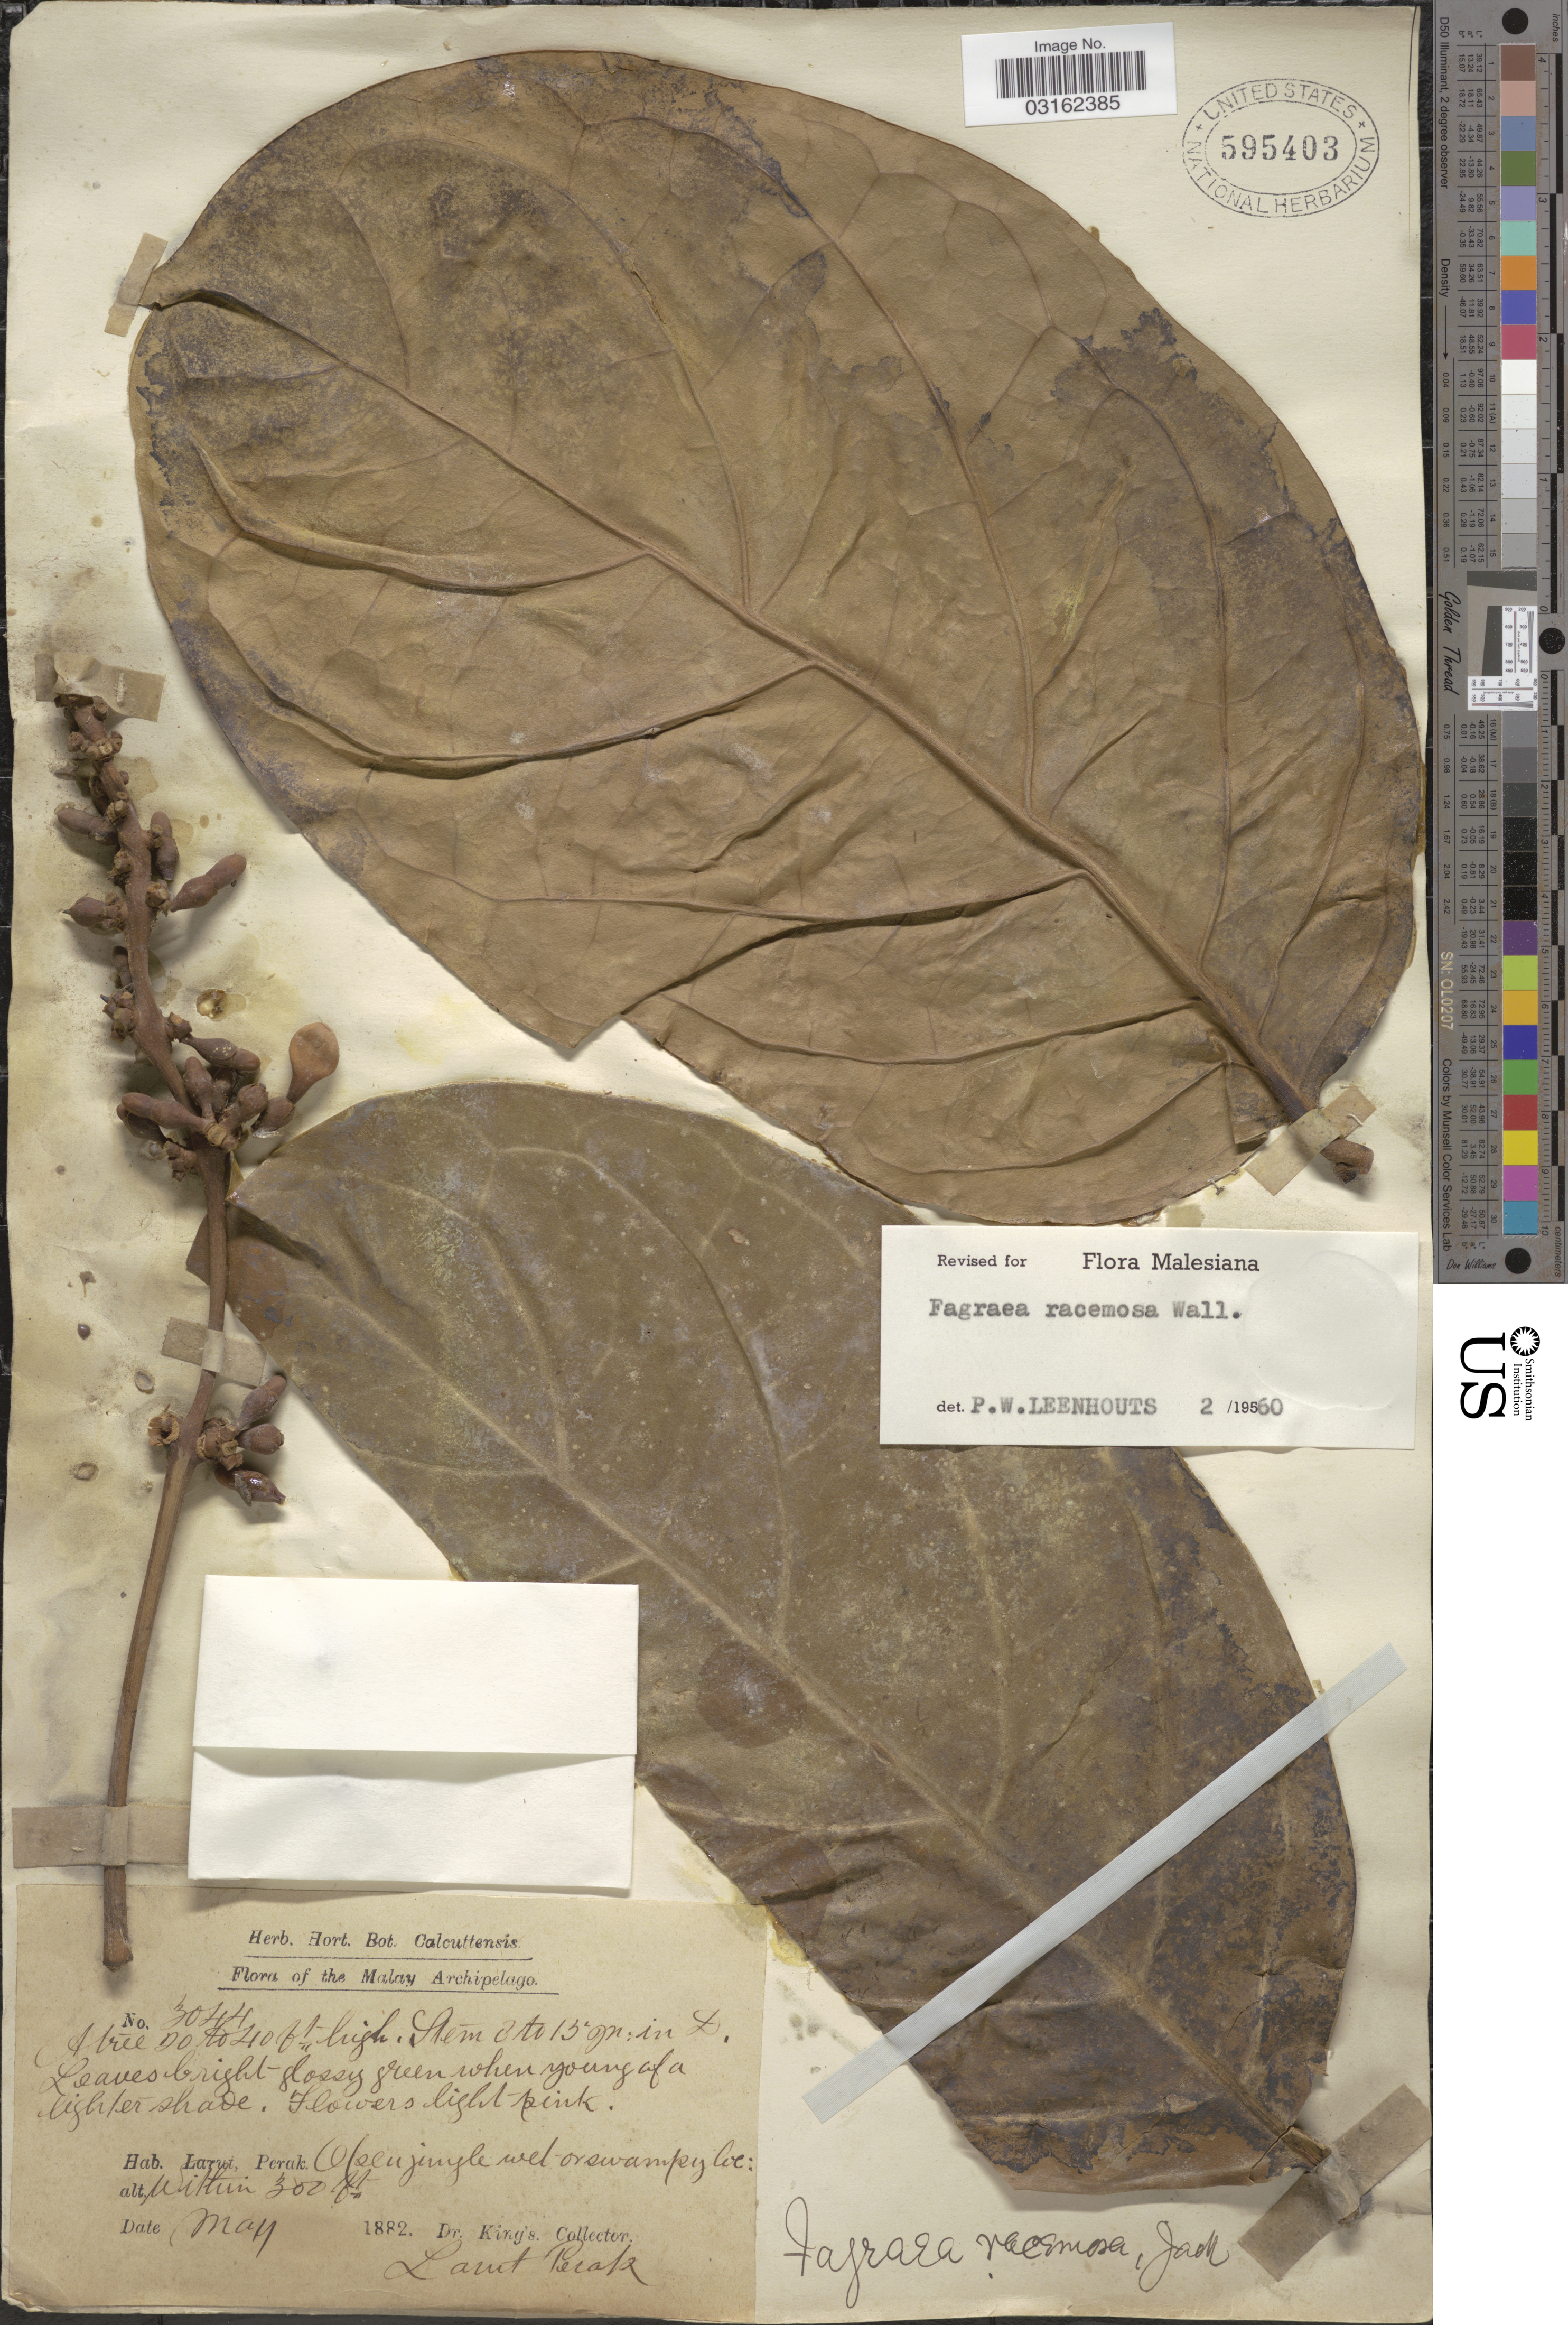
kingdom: Plantae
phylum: Tracheophyta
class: Magnoliopsida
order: Gentianales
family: Gentianaceae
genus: Fagraea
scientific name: Fagraea racemosa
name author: Jack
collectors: Dr. King's collector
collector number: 3044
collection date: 1882-05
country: Malaysia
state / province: Perak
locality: The Malay Archipelago. Larut, Perak.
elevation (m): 91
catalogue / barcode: US 595403